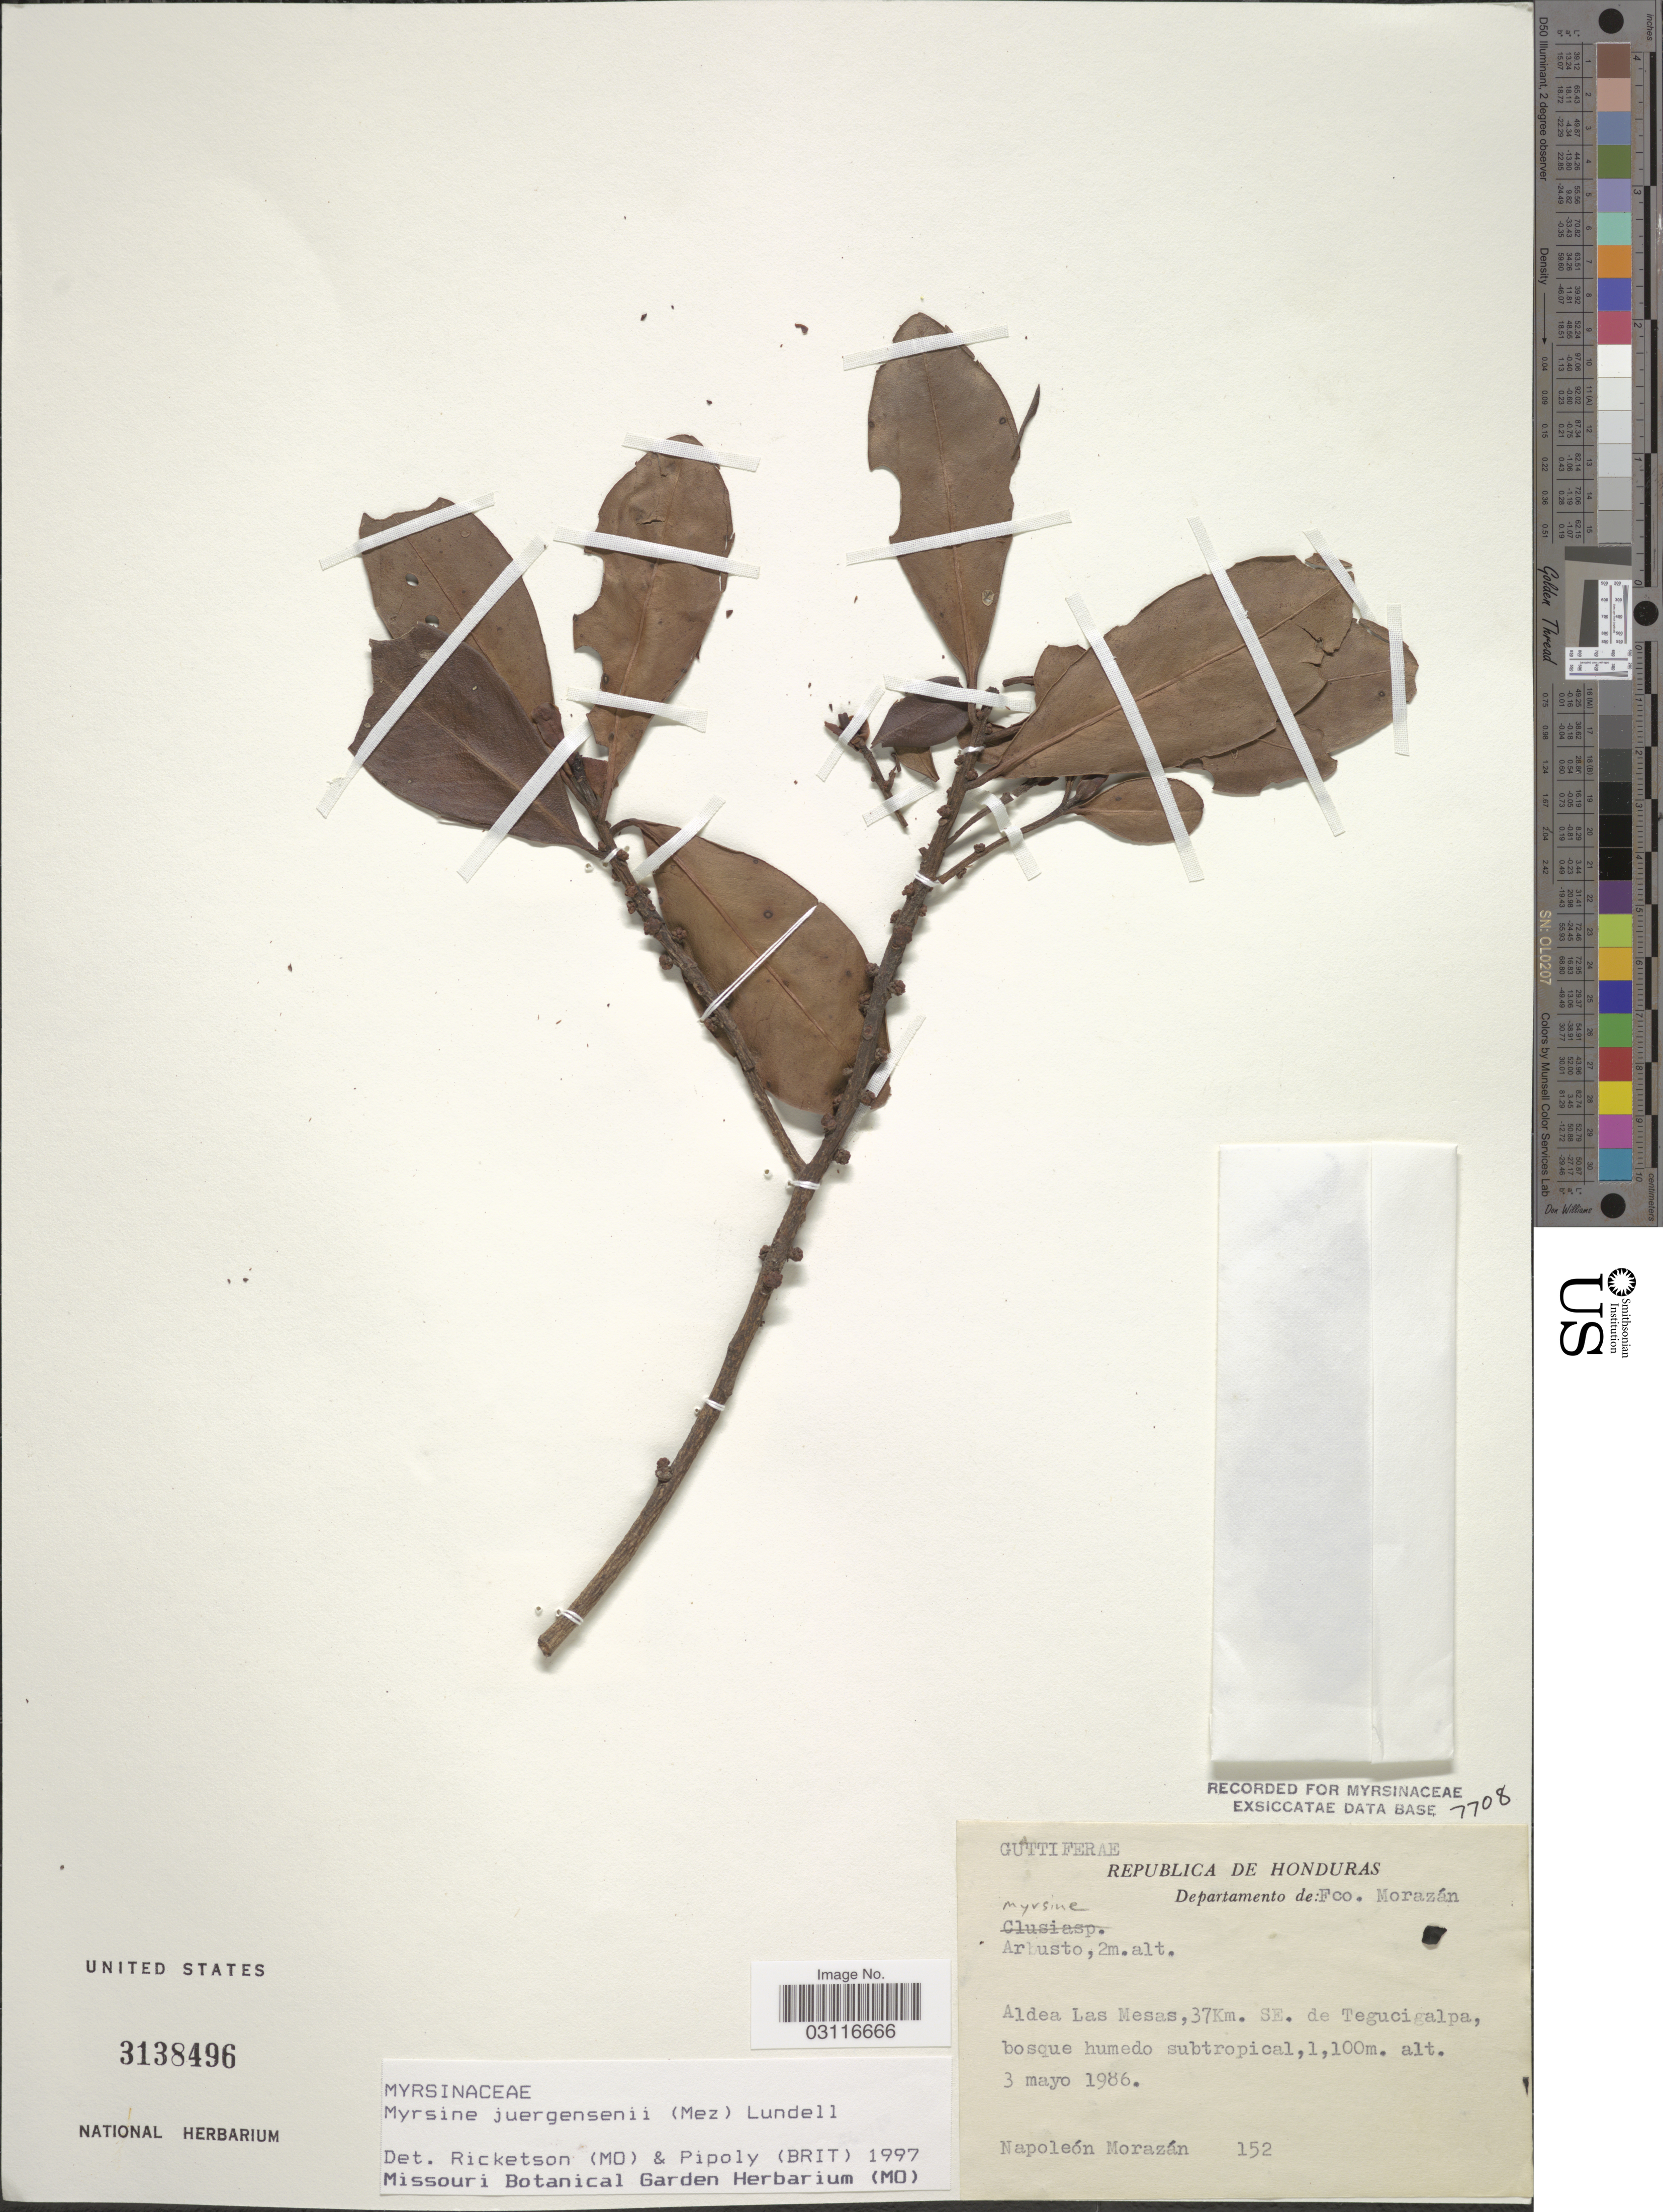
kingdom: Plantae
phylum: Tracheophyta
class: Magnoliopsida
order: Ericales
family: Primulaceae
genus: Myrsine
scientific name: Myrsine juergensenii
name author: (Mez) Lundell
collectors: N. Morazan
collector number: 152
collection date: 1986-05-03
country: Honduras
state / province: Fco. Morazán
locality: Departamento de: Fco. Morazán. Aldea Las Mesas, 37Km. SE. de Tegucicalpa.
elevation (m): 1100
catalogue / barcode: US 3138496